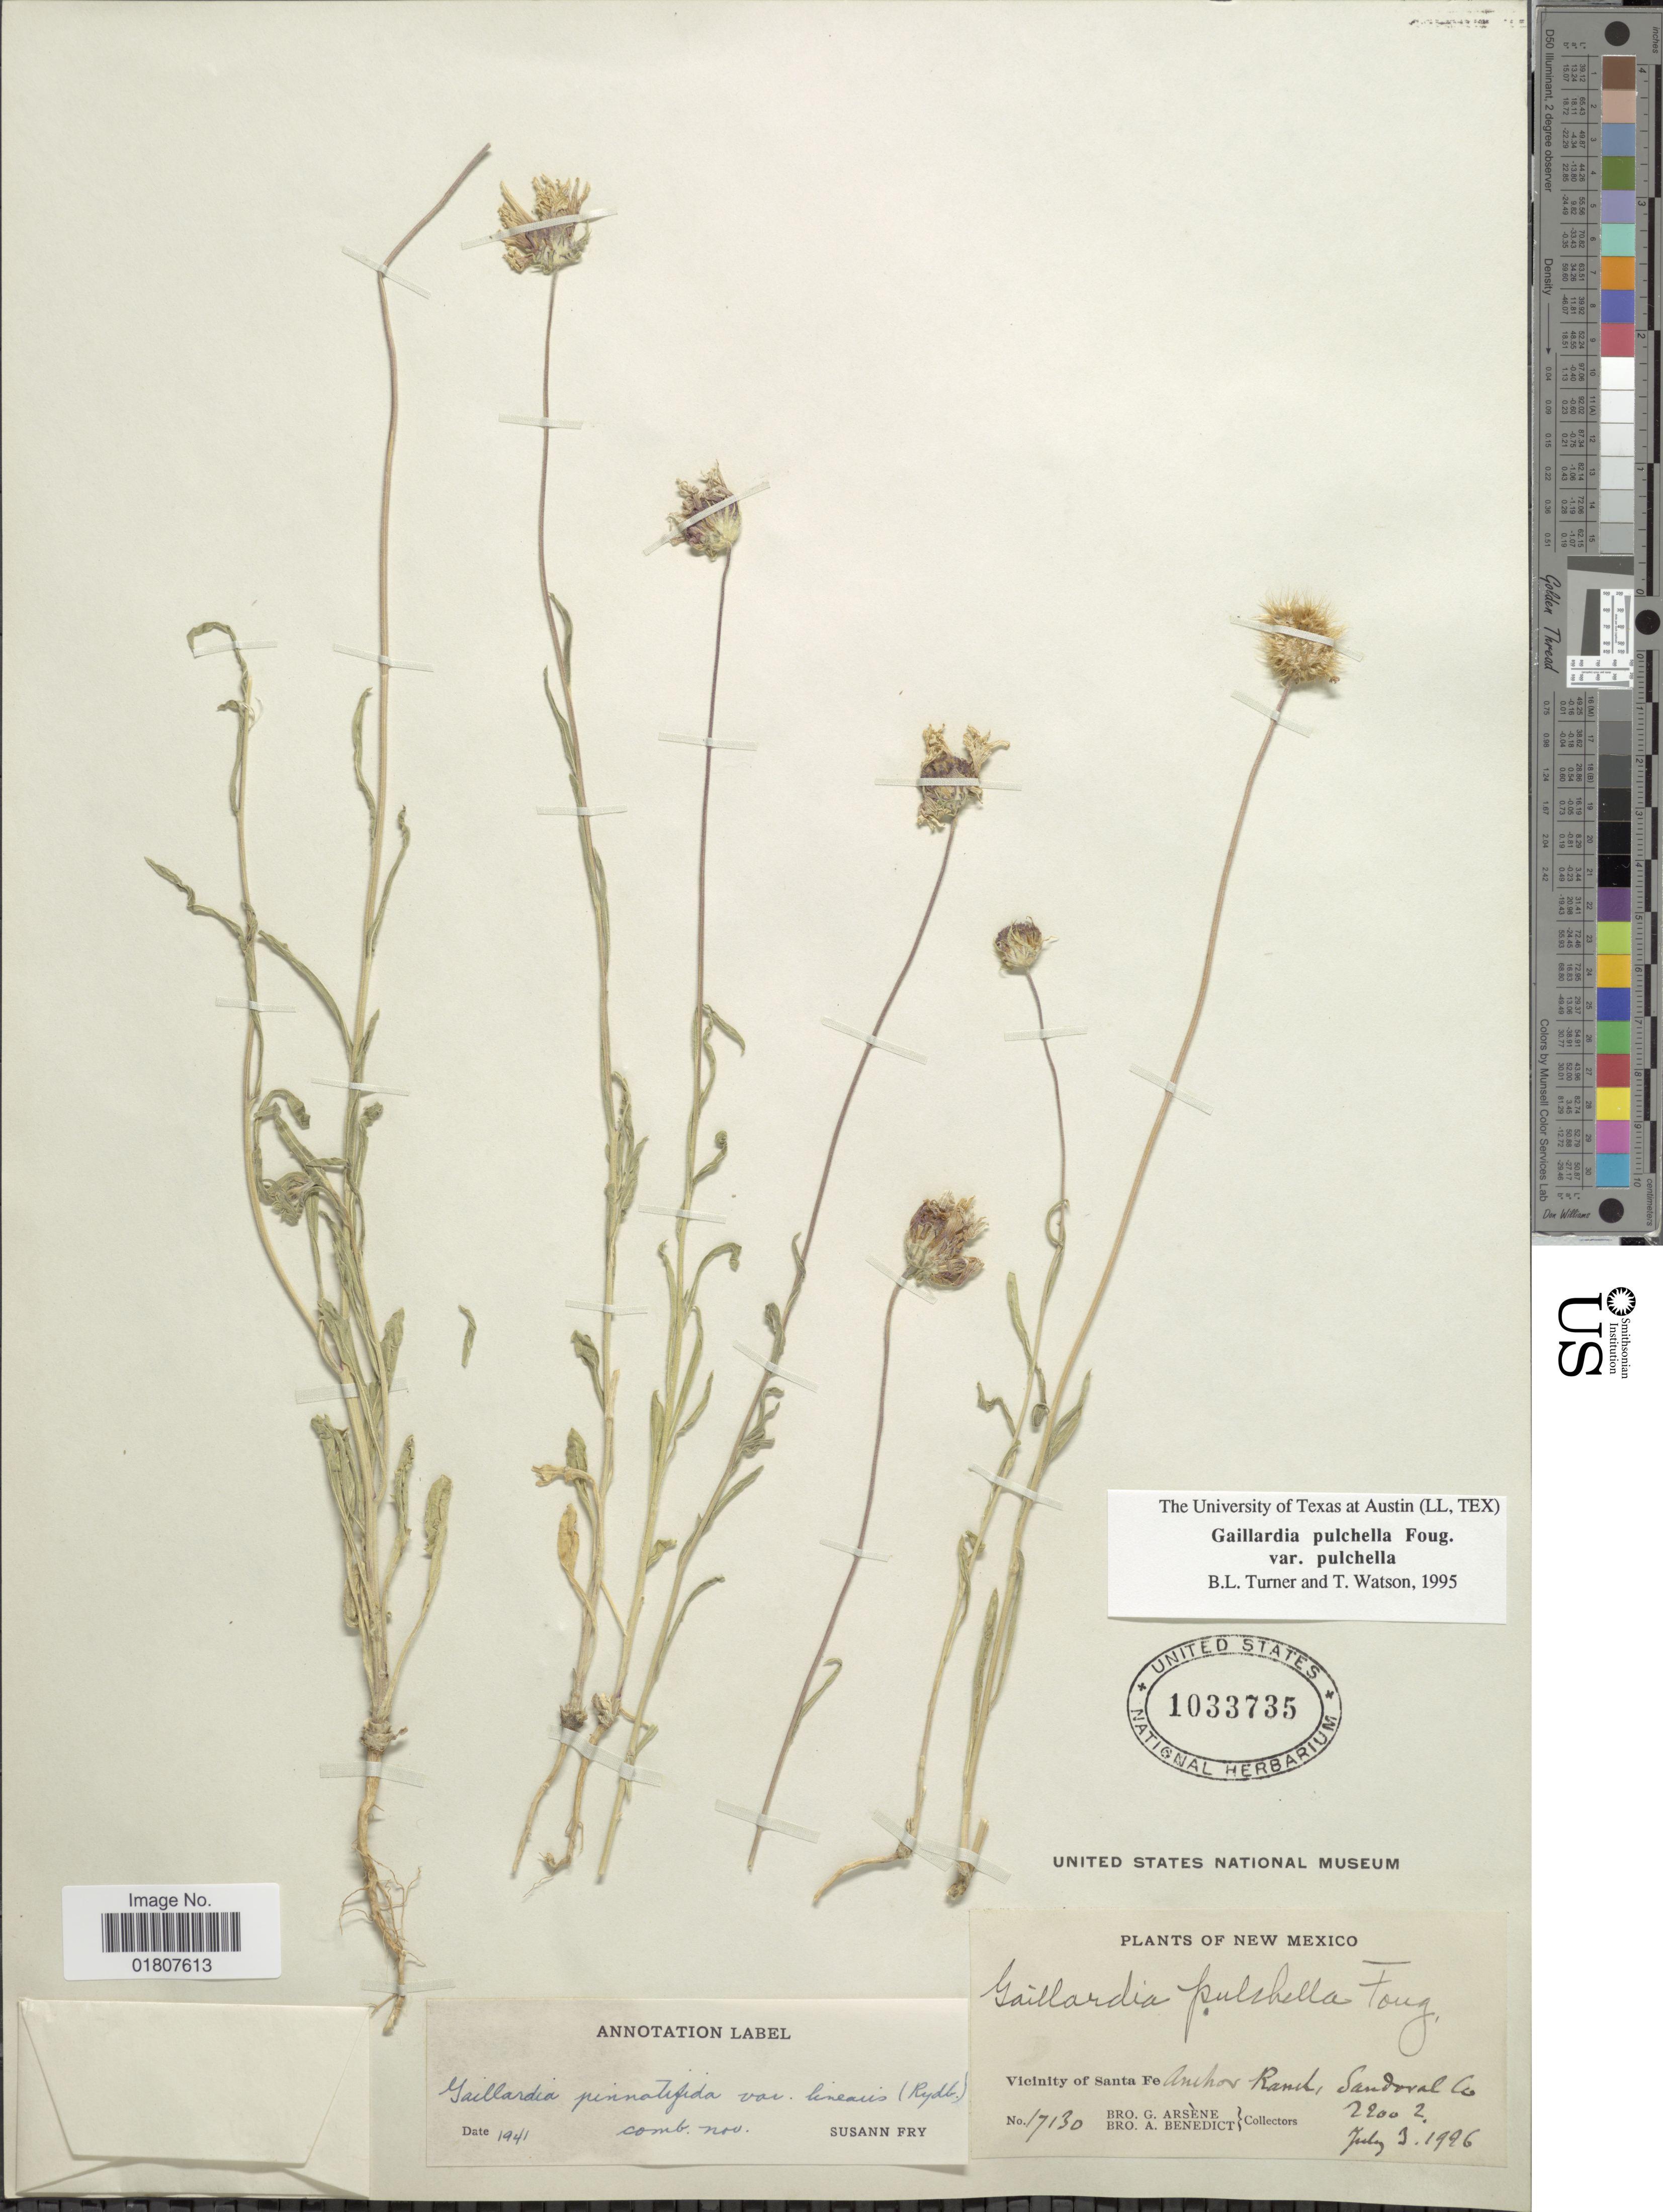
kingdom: Plantae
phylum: Tracheophyta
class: Magnoliopsida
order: Asterales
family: Asteraceae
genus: Gaillardia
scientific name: Gaillardia pulchella var. pulchella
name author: Foug.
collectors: Bro. G. Arsène & Bro. A. Benedict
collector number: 17130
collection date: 1996-07-03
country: United States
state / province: New Mexico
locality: Vicinity of Santa Fe. Anchor Ranch, Sandoral Co.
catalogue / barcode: US 1033735